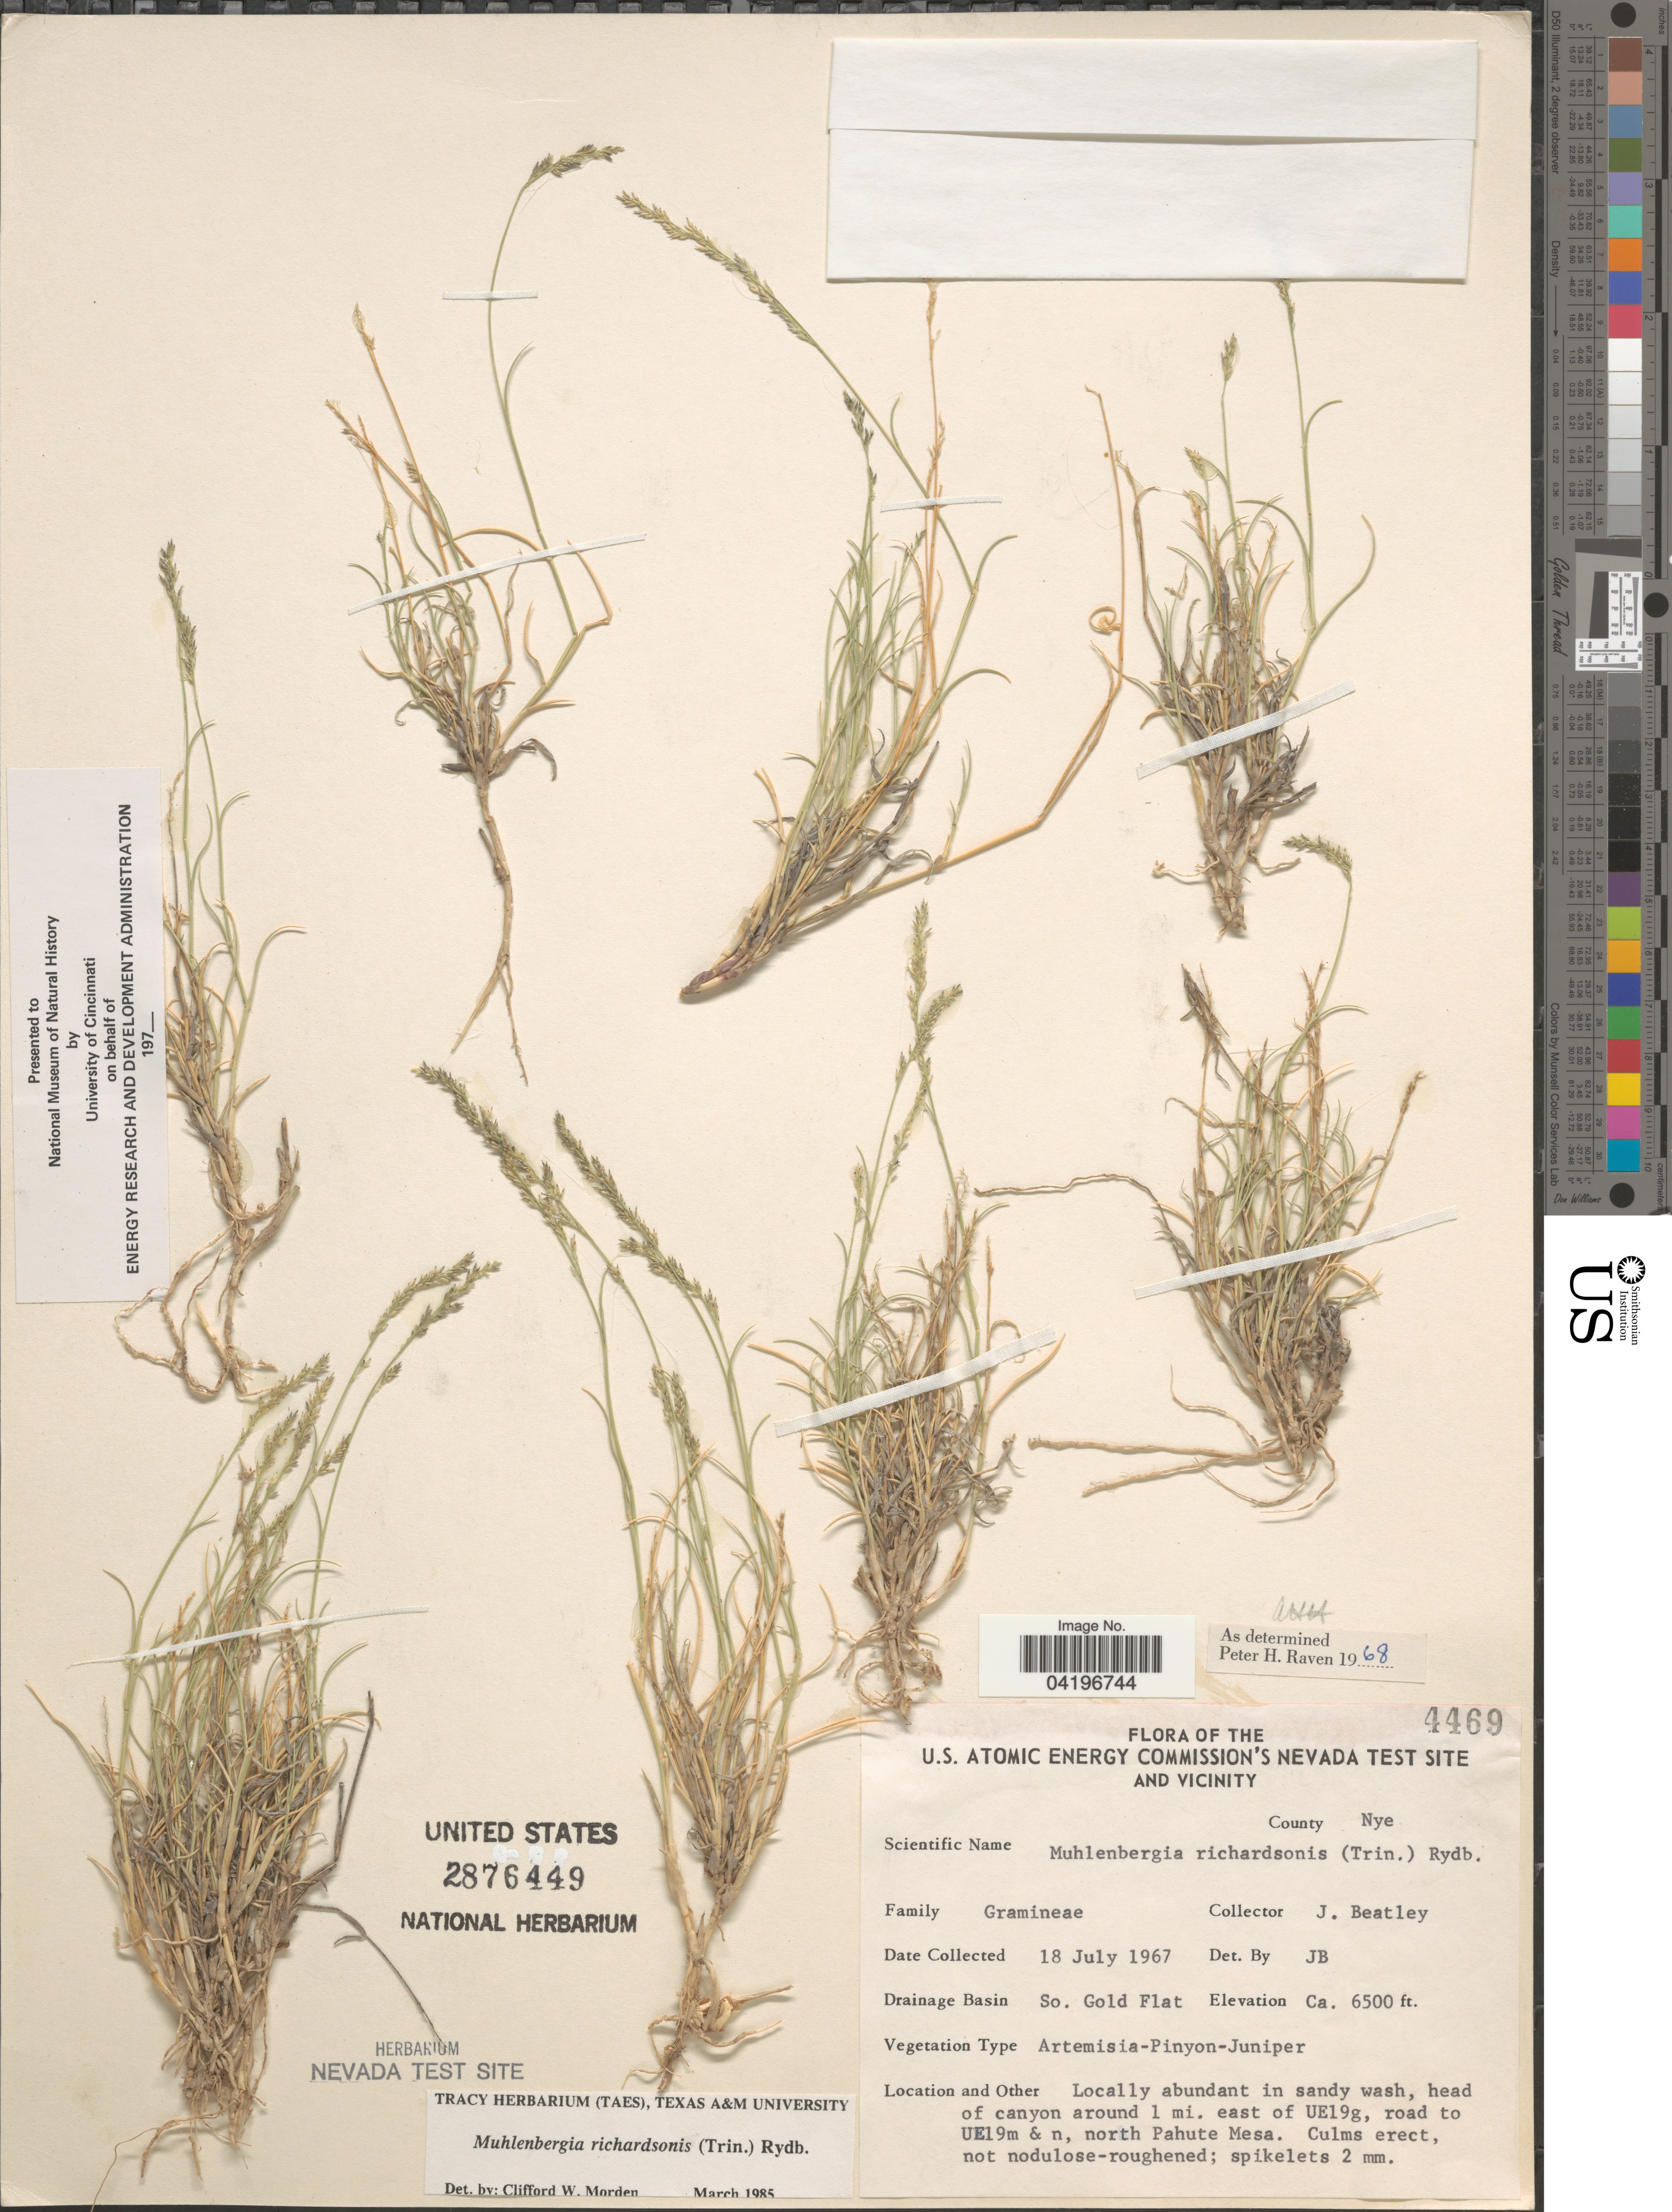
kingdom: Plantae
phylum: Tracheophyta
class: Liliopsida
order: Poales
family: Poaceae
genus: Muhlenbergia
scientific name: Muhlenbergia richardsonis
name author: (Trin.) Rydb.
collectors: J. C. Beatley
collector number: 4469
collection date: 1967-07-18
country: United States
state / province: Nevada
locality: U.S. Atomic Energy Commission's Nevada test site and vicinity. County Nye. Drainage Basin So. Gold Flat. Locally abundant in sandy wash, head of canyon around 1 mi. east of UE19g, road to UE19m & n, north Pahute Mesa.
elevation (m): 1981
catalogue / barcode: US 2876449